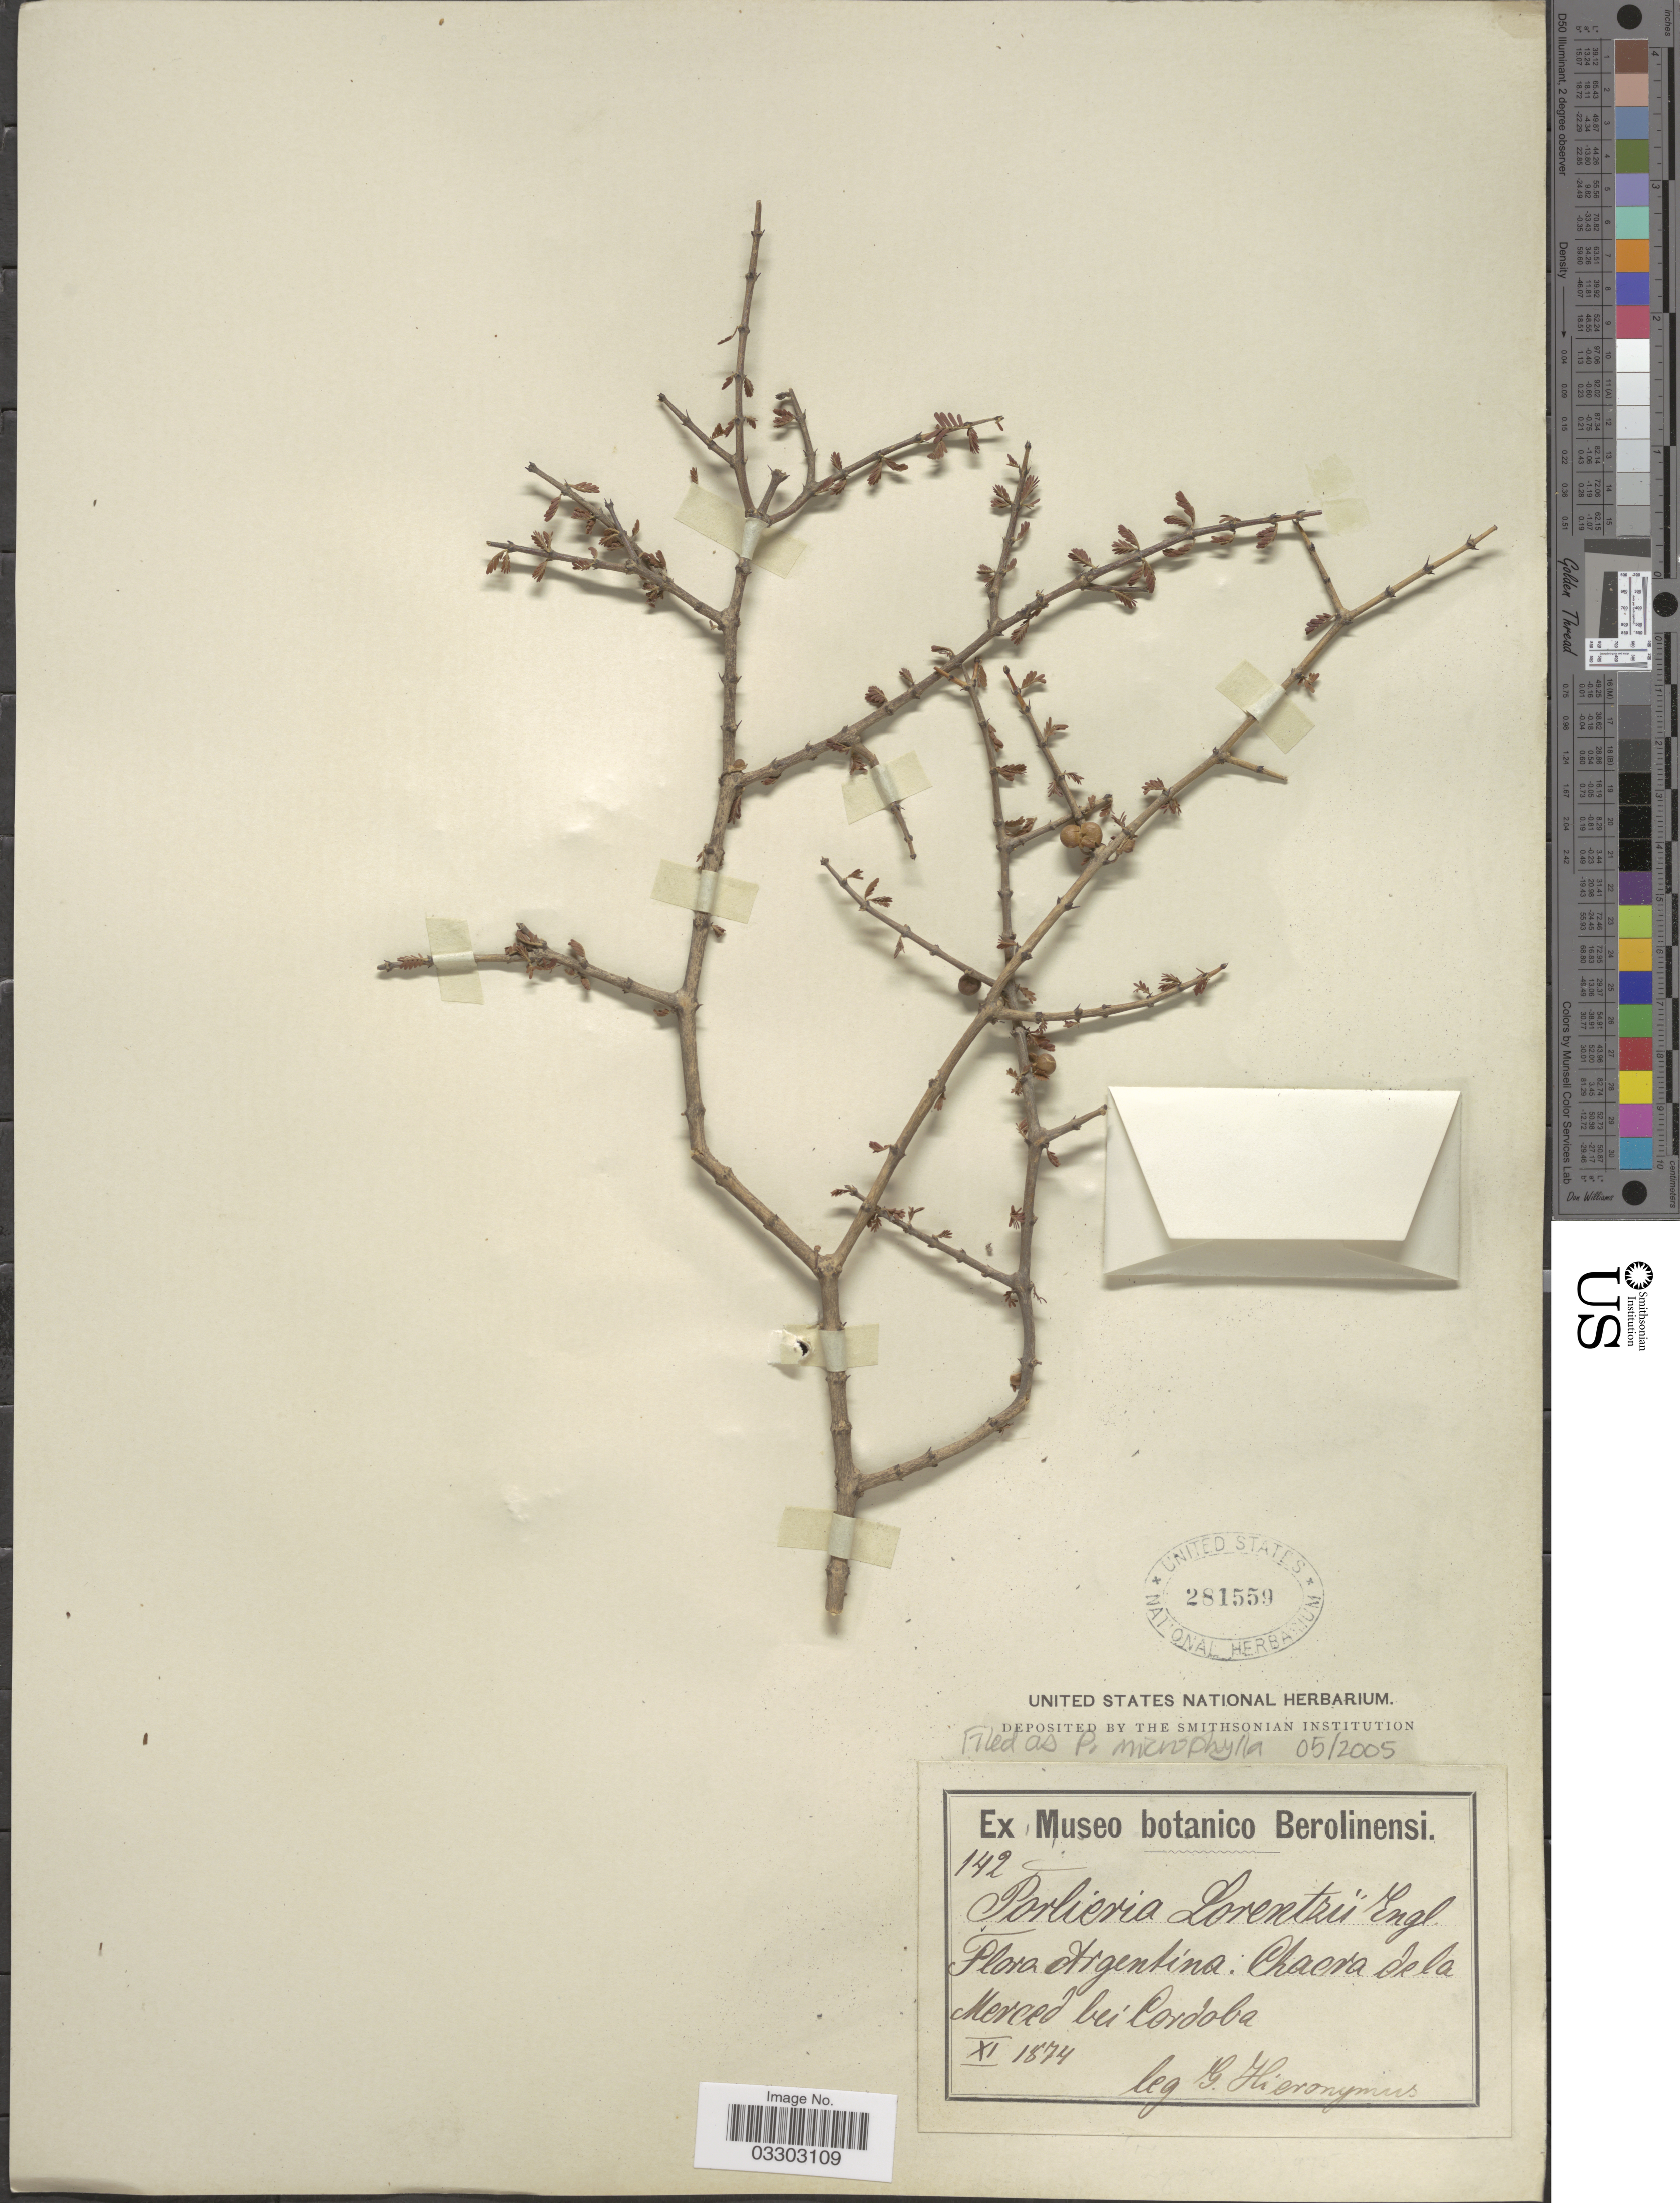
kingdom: Plantae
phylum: Tracheophyta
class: Magnoliopsida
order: Zygophyllales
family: Zygophyllaceae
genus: Porlieria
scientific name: Porlieria microphylla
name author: (Baill.) Descole et al.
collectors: G. H. Hieronymus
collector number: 142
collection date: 1874-11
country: Argentina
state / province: Cordoba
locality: Chacra de la Merced bei Cordoba.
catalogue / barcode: US 281559